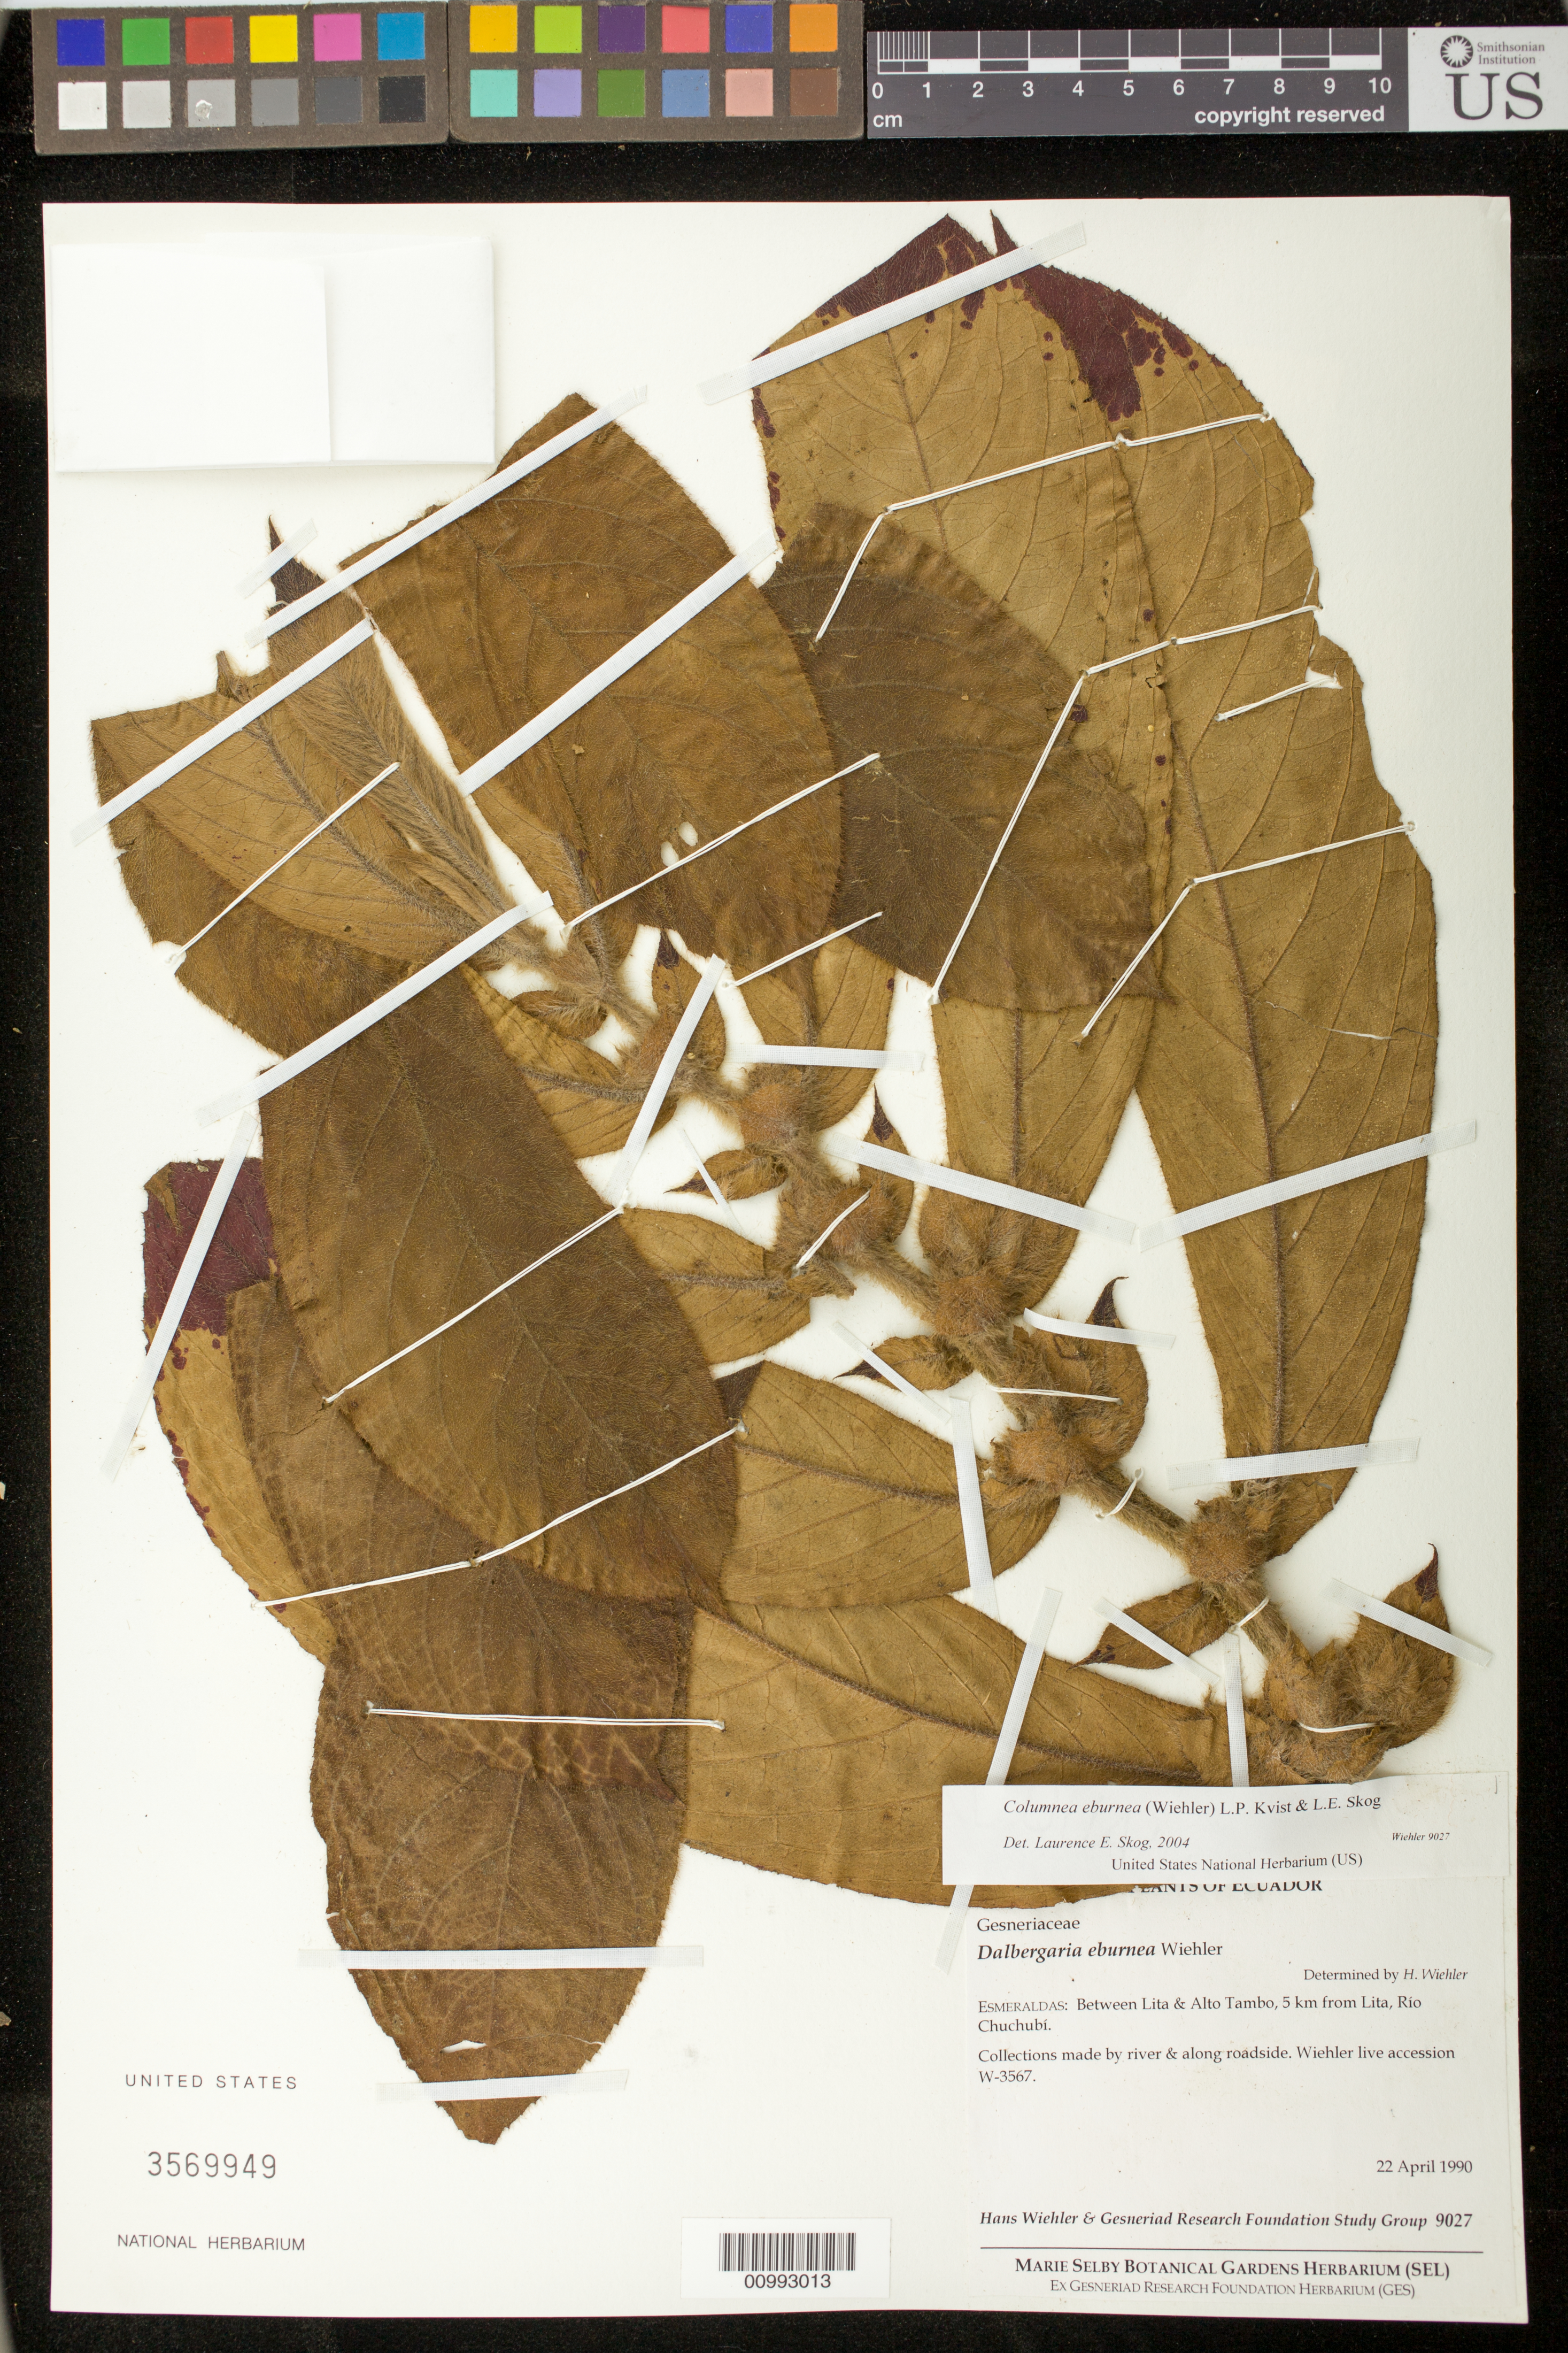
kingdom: Plantae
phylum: Tracheophyta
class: Magnoliopsida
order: Lamiales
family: Gesneriaceae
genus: Columnea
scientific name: Columnea eburnea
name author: (Wiehler) L.P. Kvist & L.E. Skog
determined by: Skog, Laurence E.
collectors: H. J. Wiehler & GRF Study Group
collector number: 9027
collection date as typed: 22 Apr 1990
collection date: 1990-04-22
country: Ecuador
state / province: Esmeraldas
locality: Between Lita & Alto Tambo, 5 km from Lita, Río Chuchubí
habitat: Collections made by river & along roadside.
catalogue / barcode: US 3569949